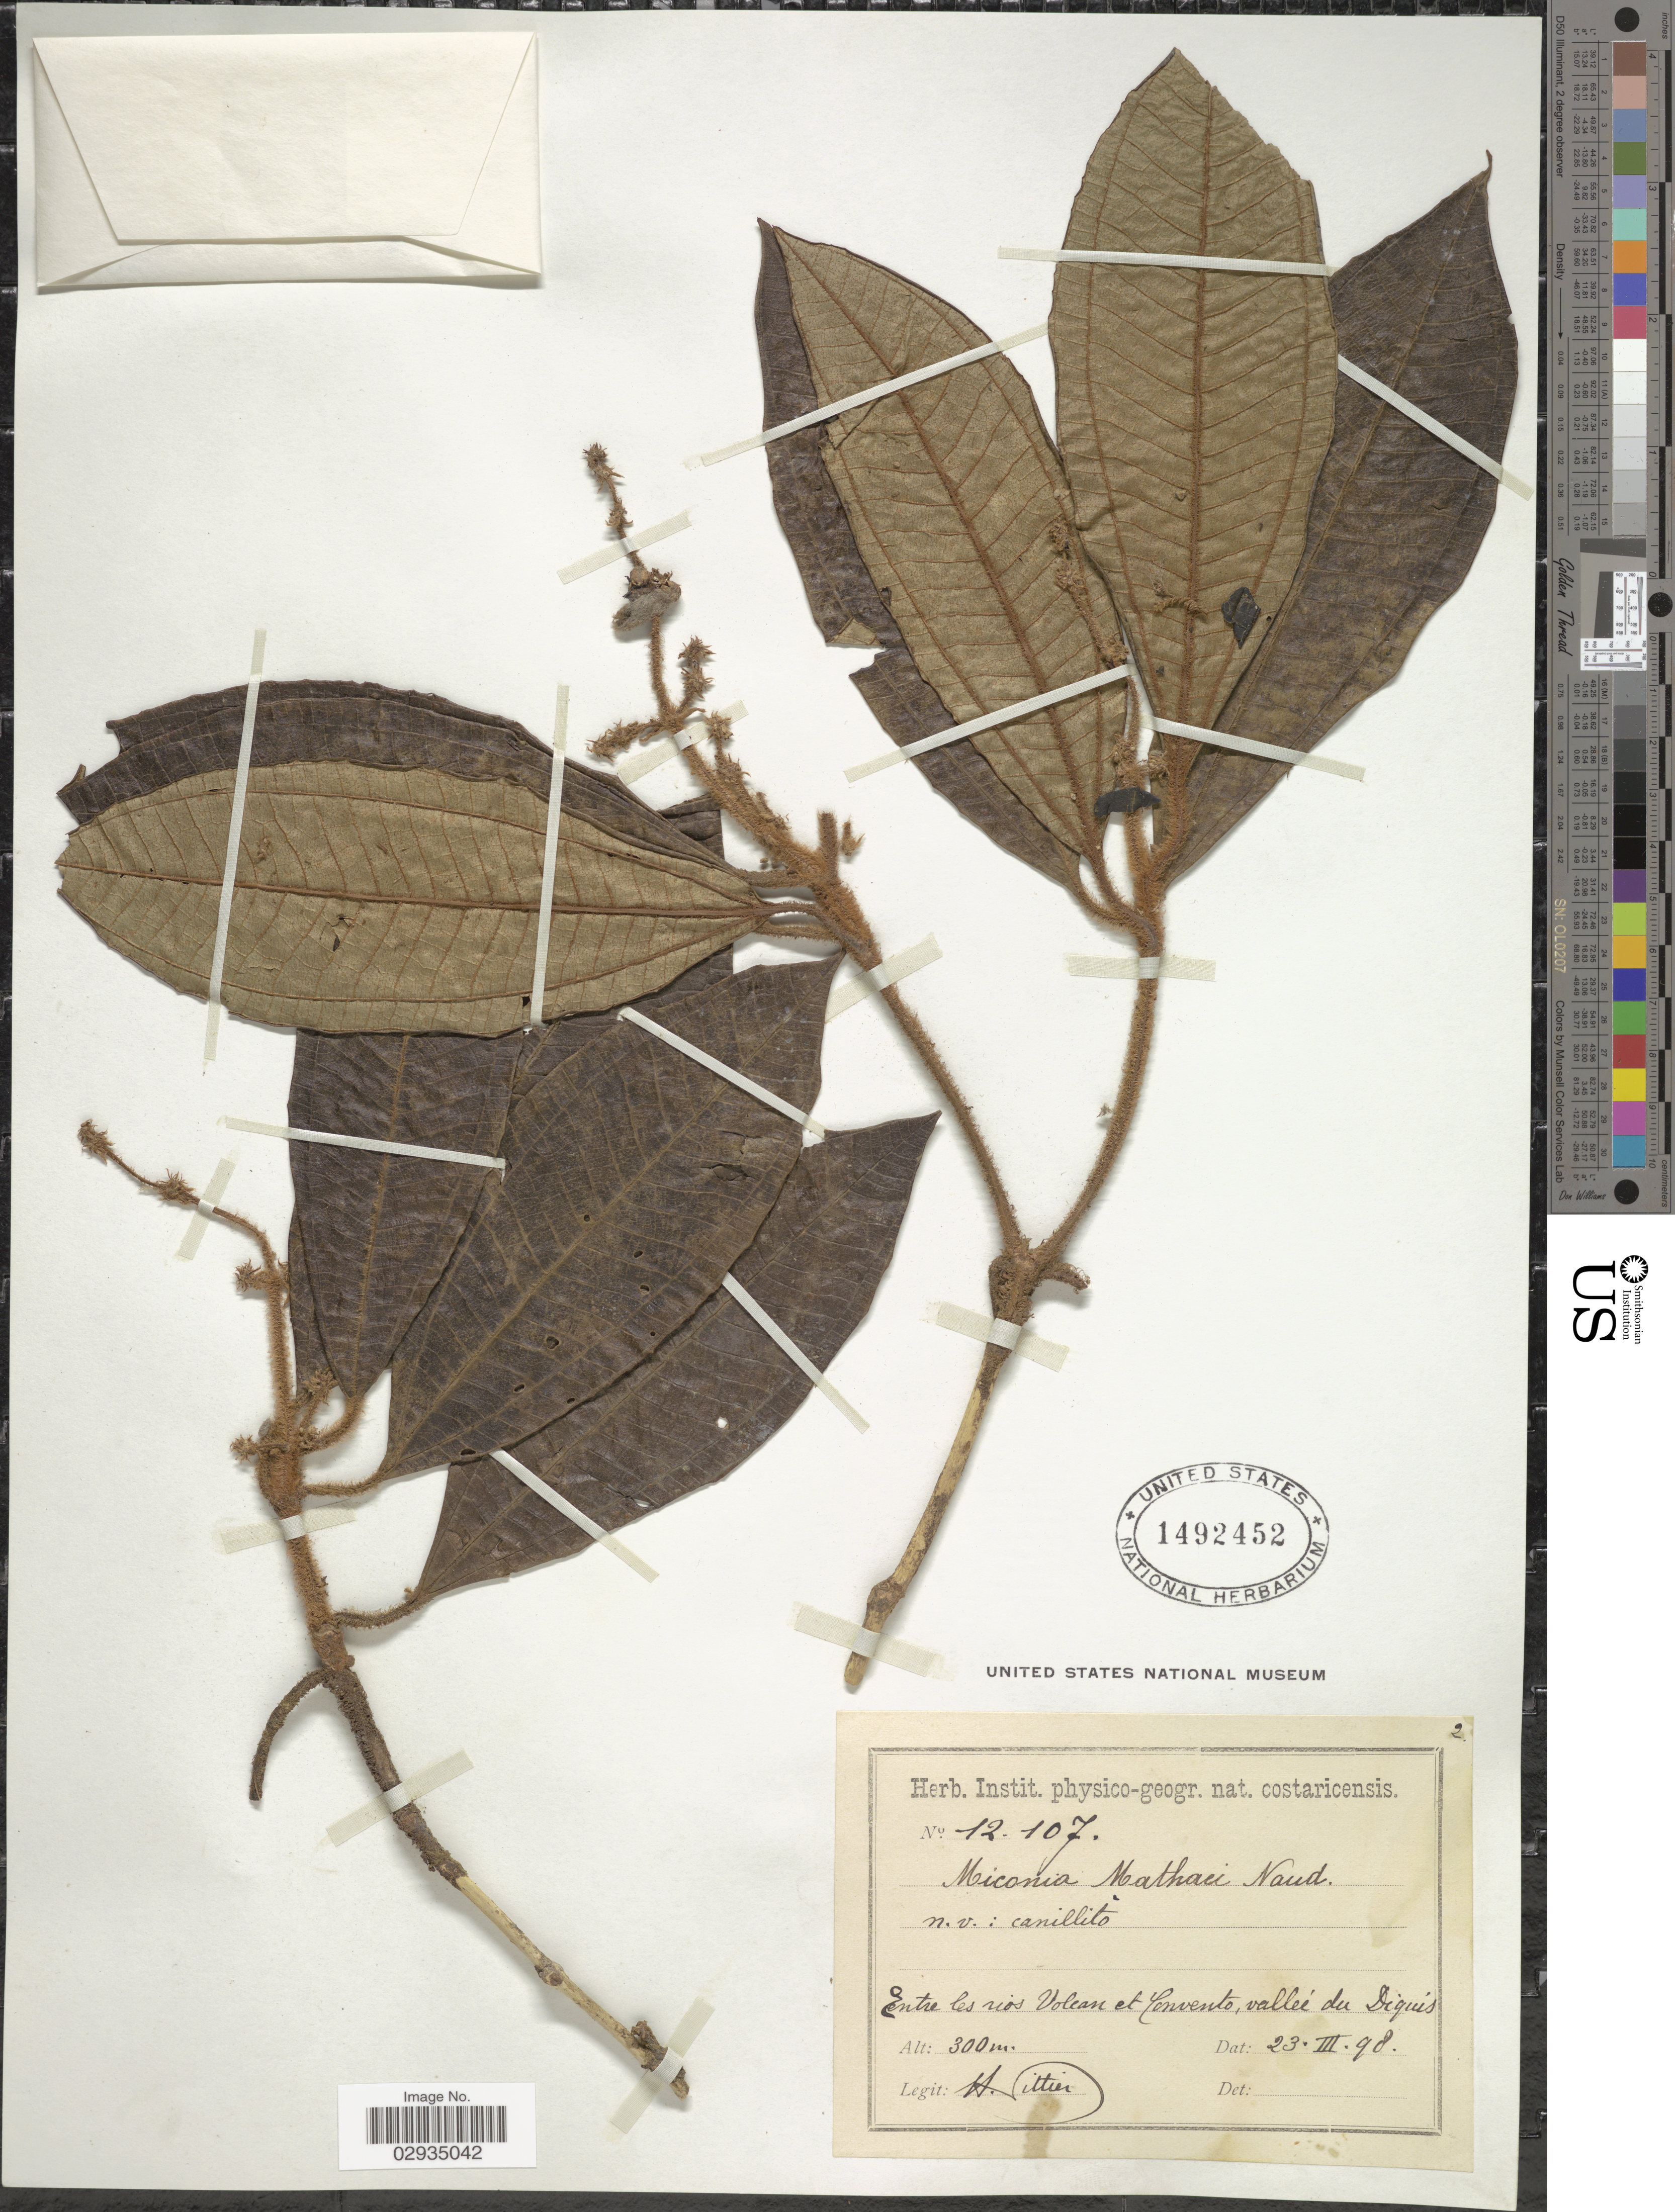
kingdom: Plantae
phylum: Tracheophyta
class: Magnoliopsida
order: Myrtales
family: Melastomataceae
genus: Miconia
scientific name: Miconia matthaei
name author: Naudin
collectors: H. F. Pittier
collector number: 12107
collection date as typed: Transcribed d/m/y: 23/3/98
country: Costa Rica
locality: Entre les rios Volcan et Convento, vallée du Diquís.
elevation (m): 300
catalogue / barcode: US 1492452